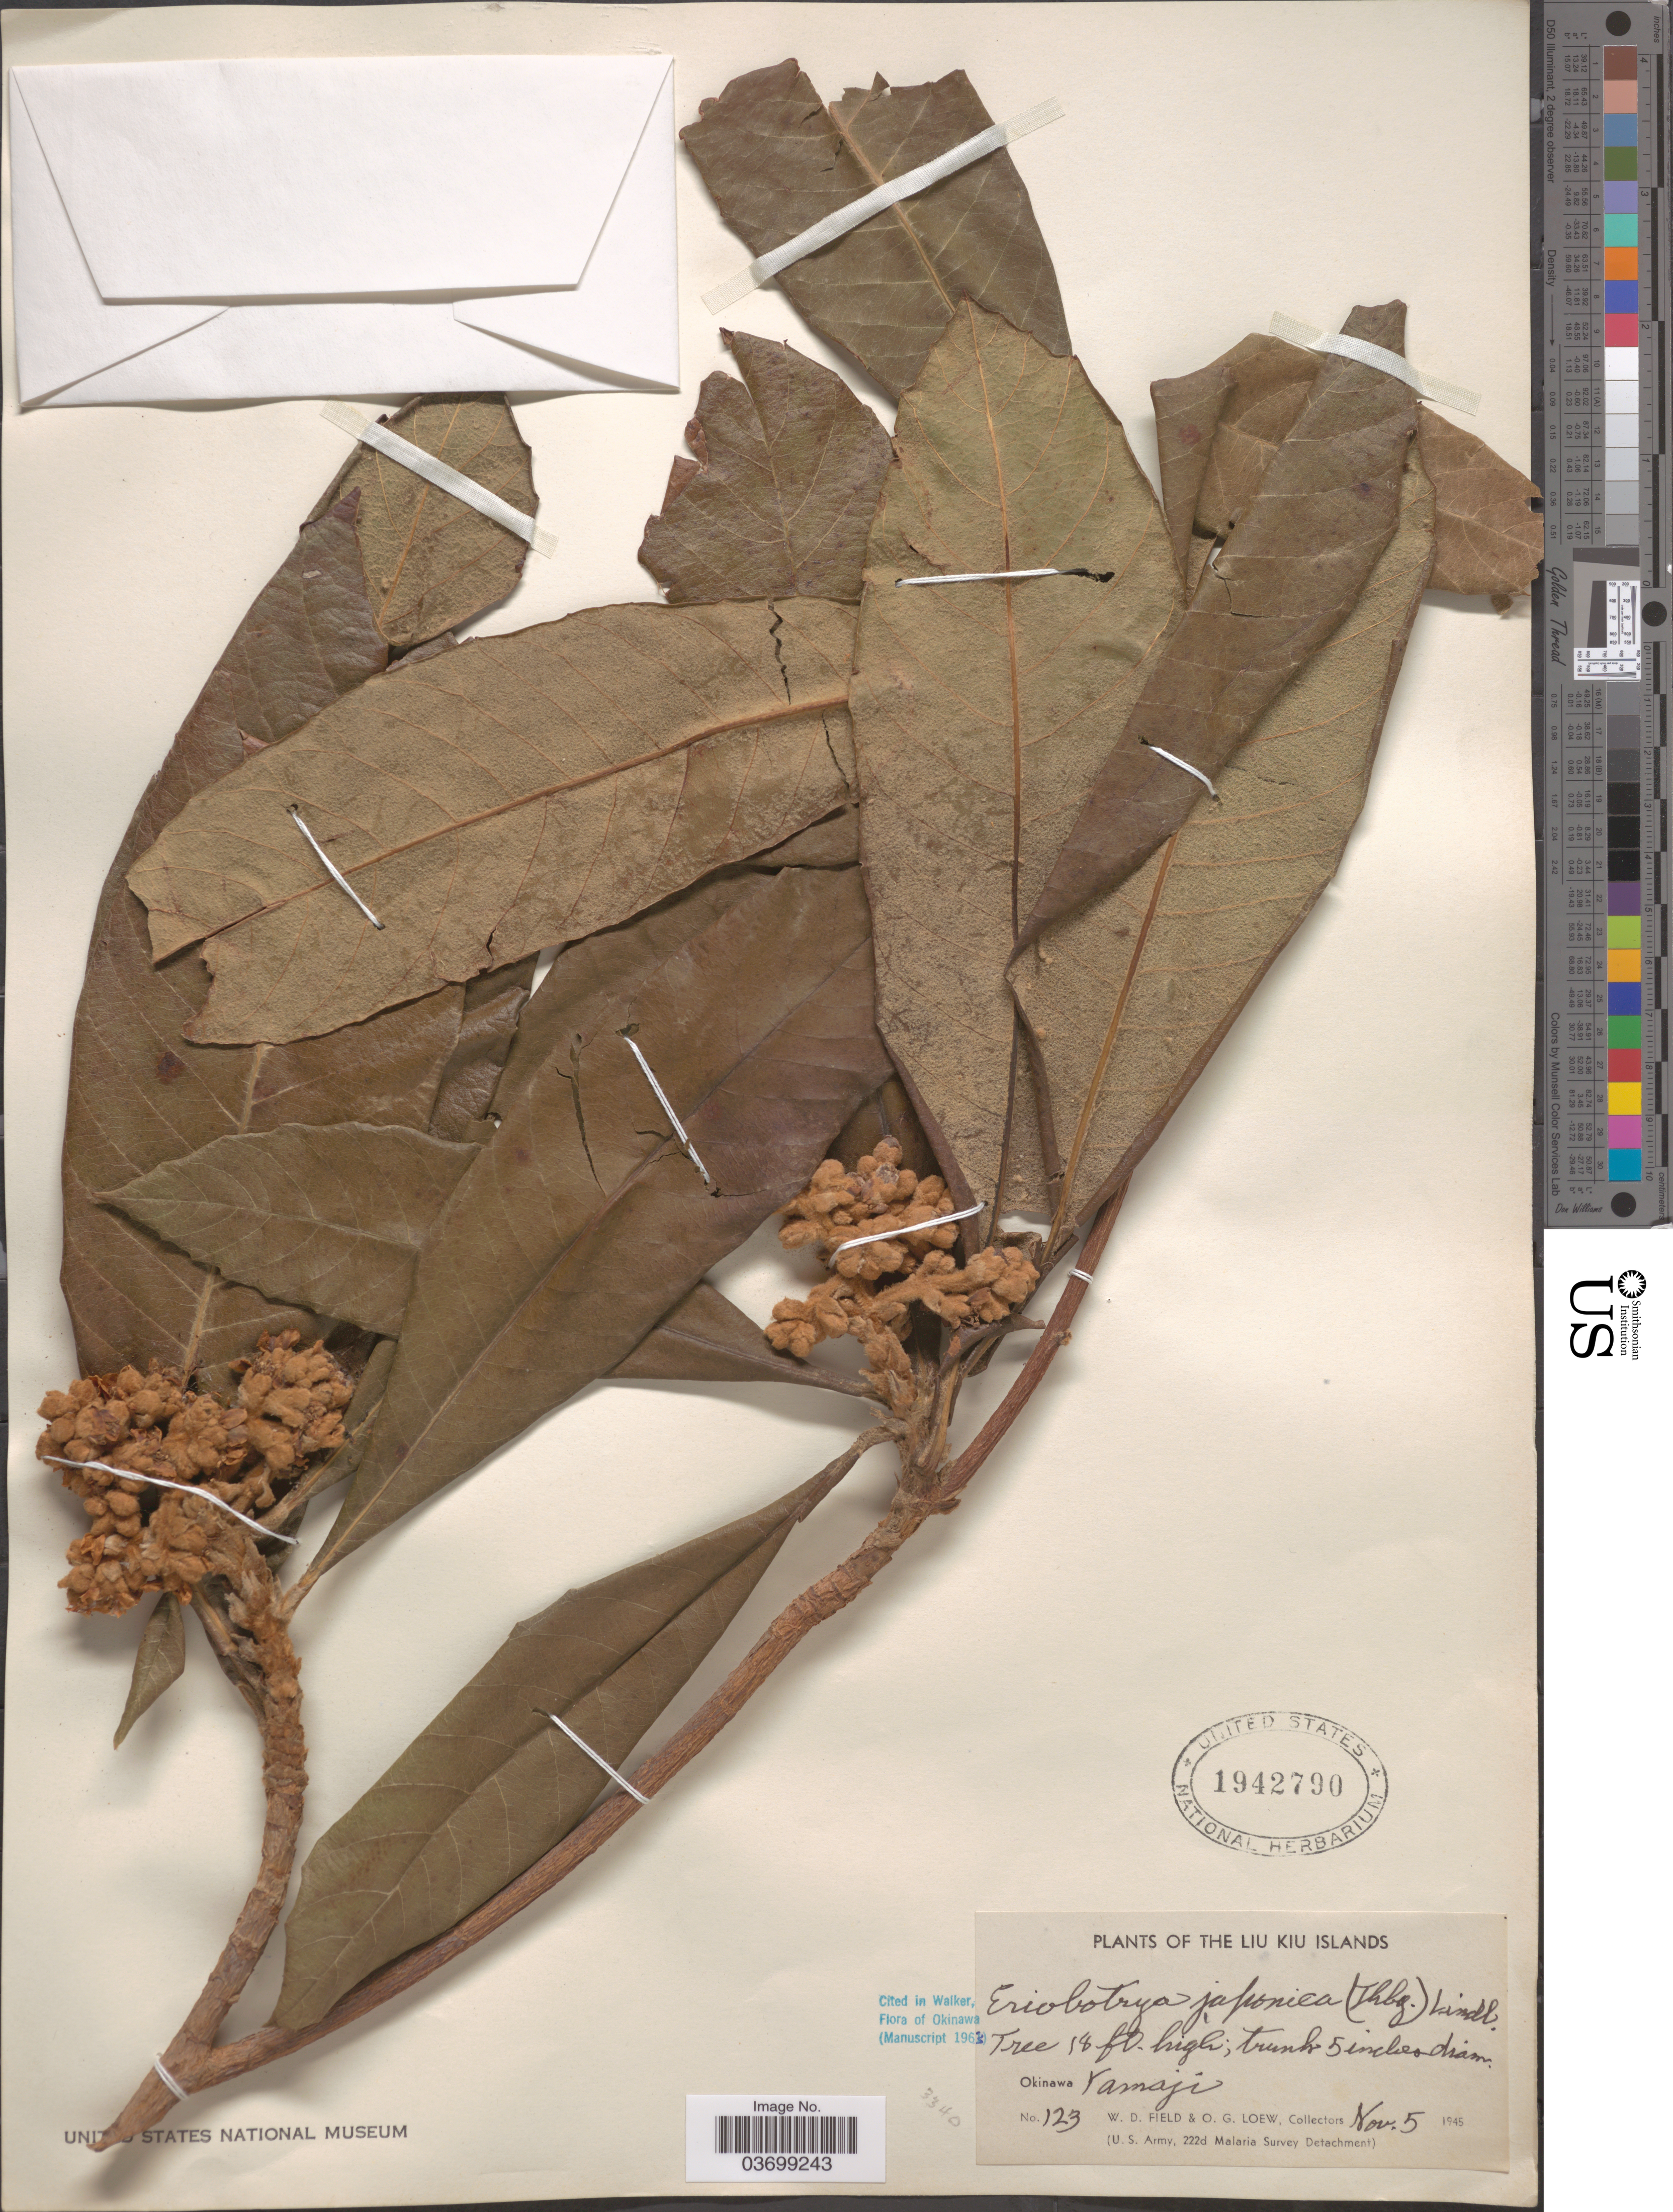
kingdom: Plantae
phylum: Tracheophyta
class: Magnoliopsida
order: Rosales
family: Rosaceae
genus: Rhaphiolepis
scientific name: Rhaphiolepis bibas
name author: (Lour.) Galasso & Banfi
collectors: W. D. Field & O. G. Loew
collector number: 123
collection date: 1945-11-05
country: Japan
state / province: Okinawa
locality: The Liu Kiu Islands. Yamaji.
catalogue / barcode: US 1942790